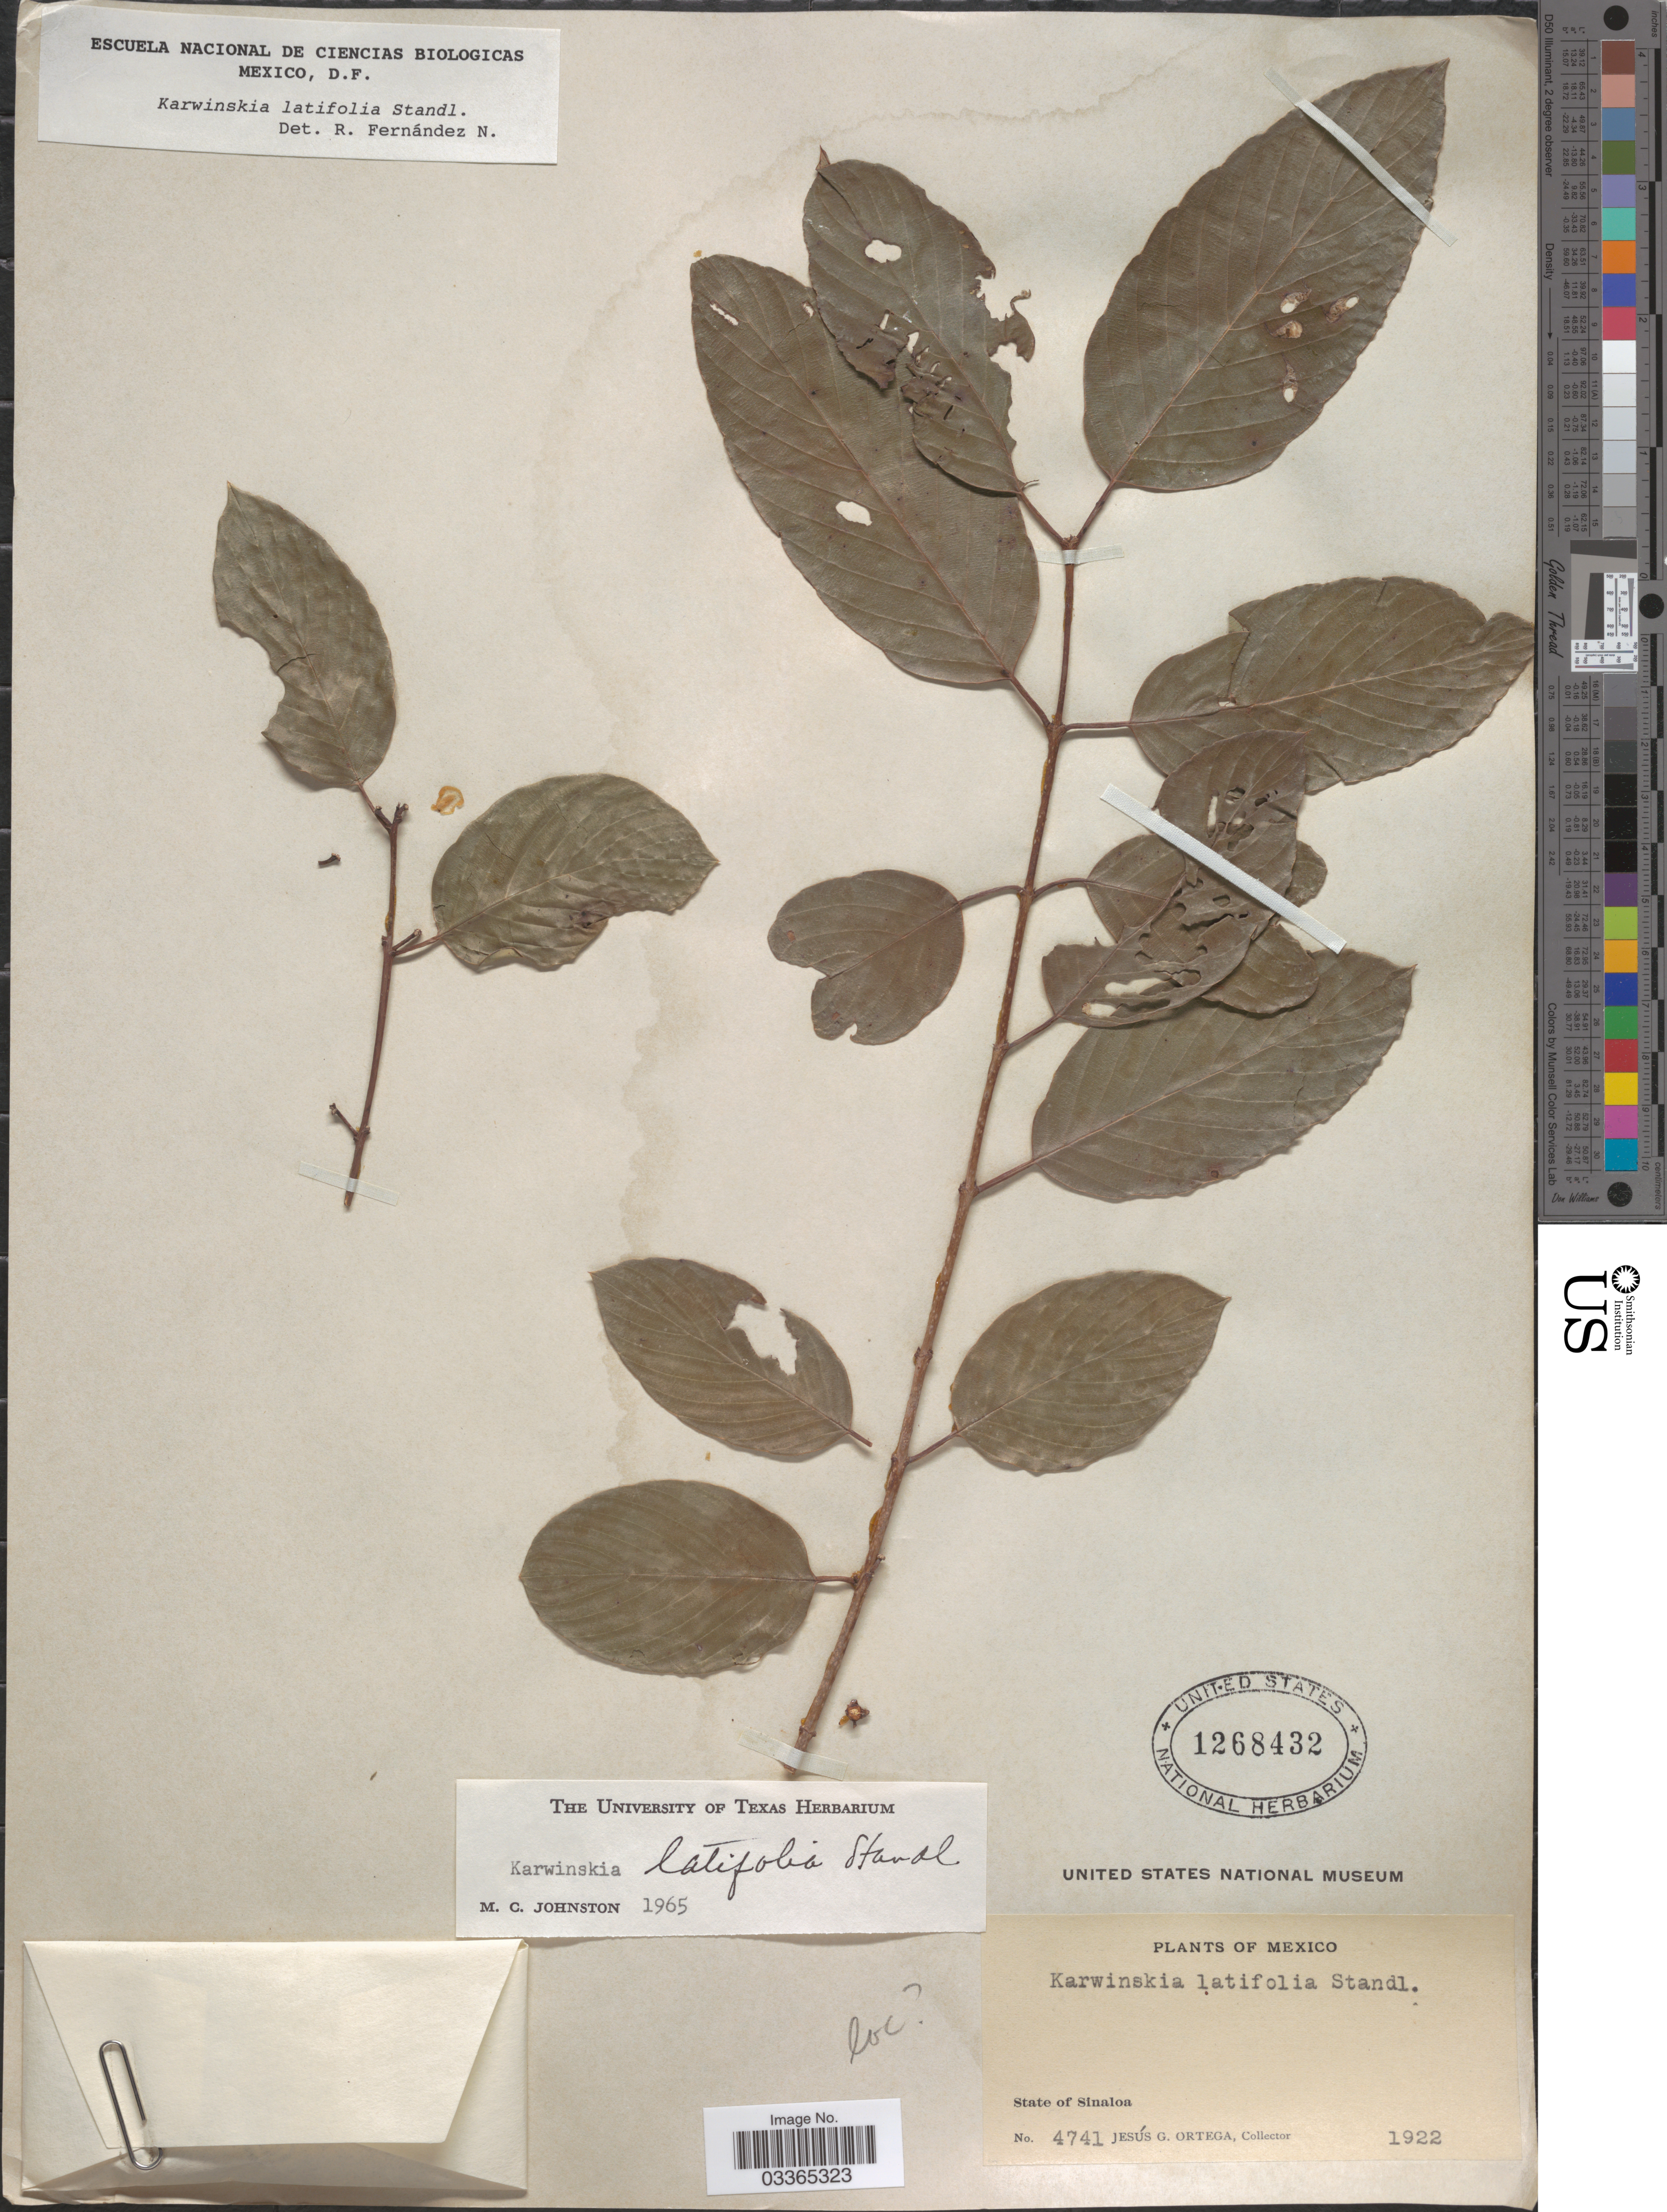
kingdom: Plantae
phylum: Tracheophyta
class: Magnoliopsida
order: Rosales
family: Rhamnaceae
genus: Karwinskia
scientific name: Karwinskia latifolia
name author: Standl.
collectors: J. Ortega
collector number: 4741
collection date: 1922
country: Mexico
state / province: Sinaloa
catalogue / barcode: US 1268432